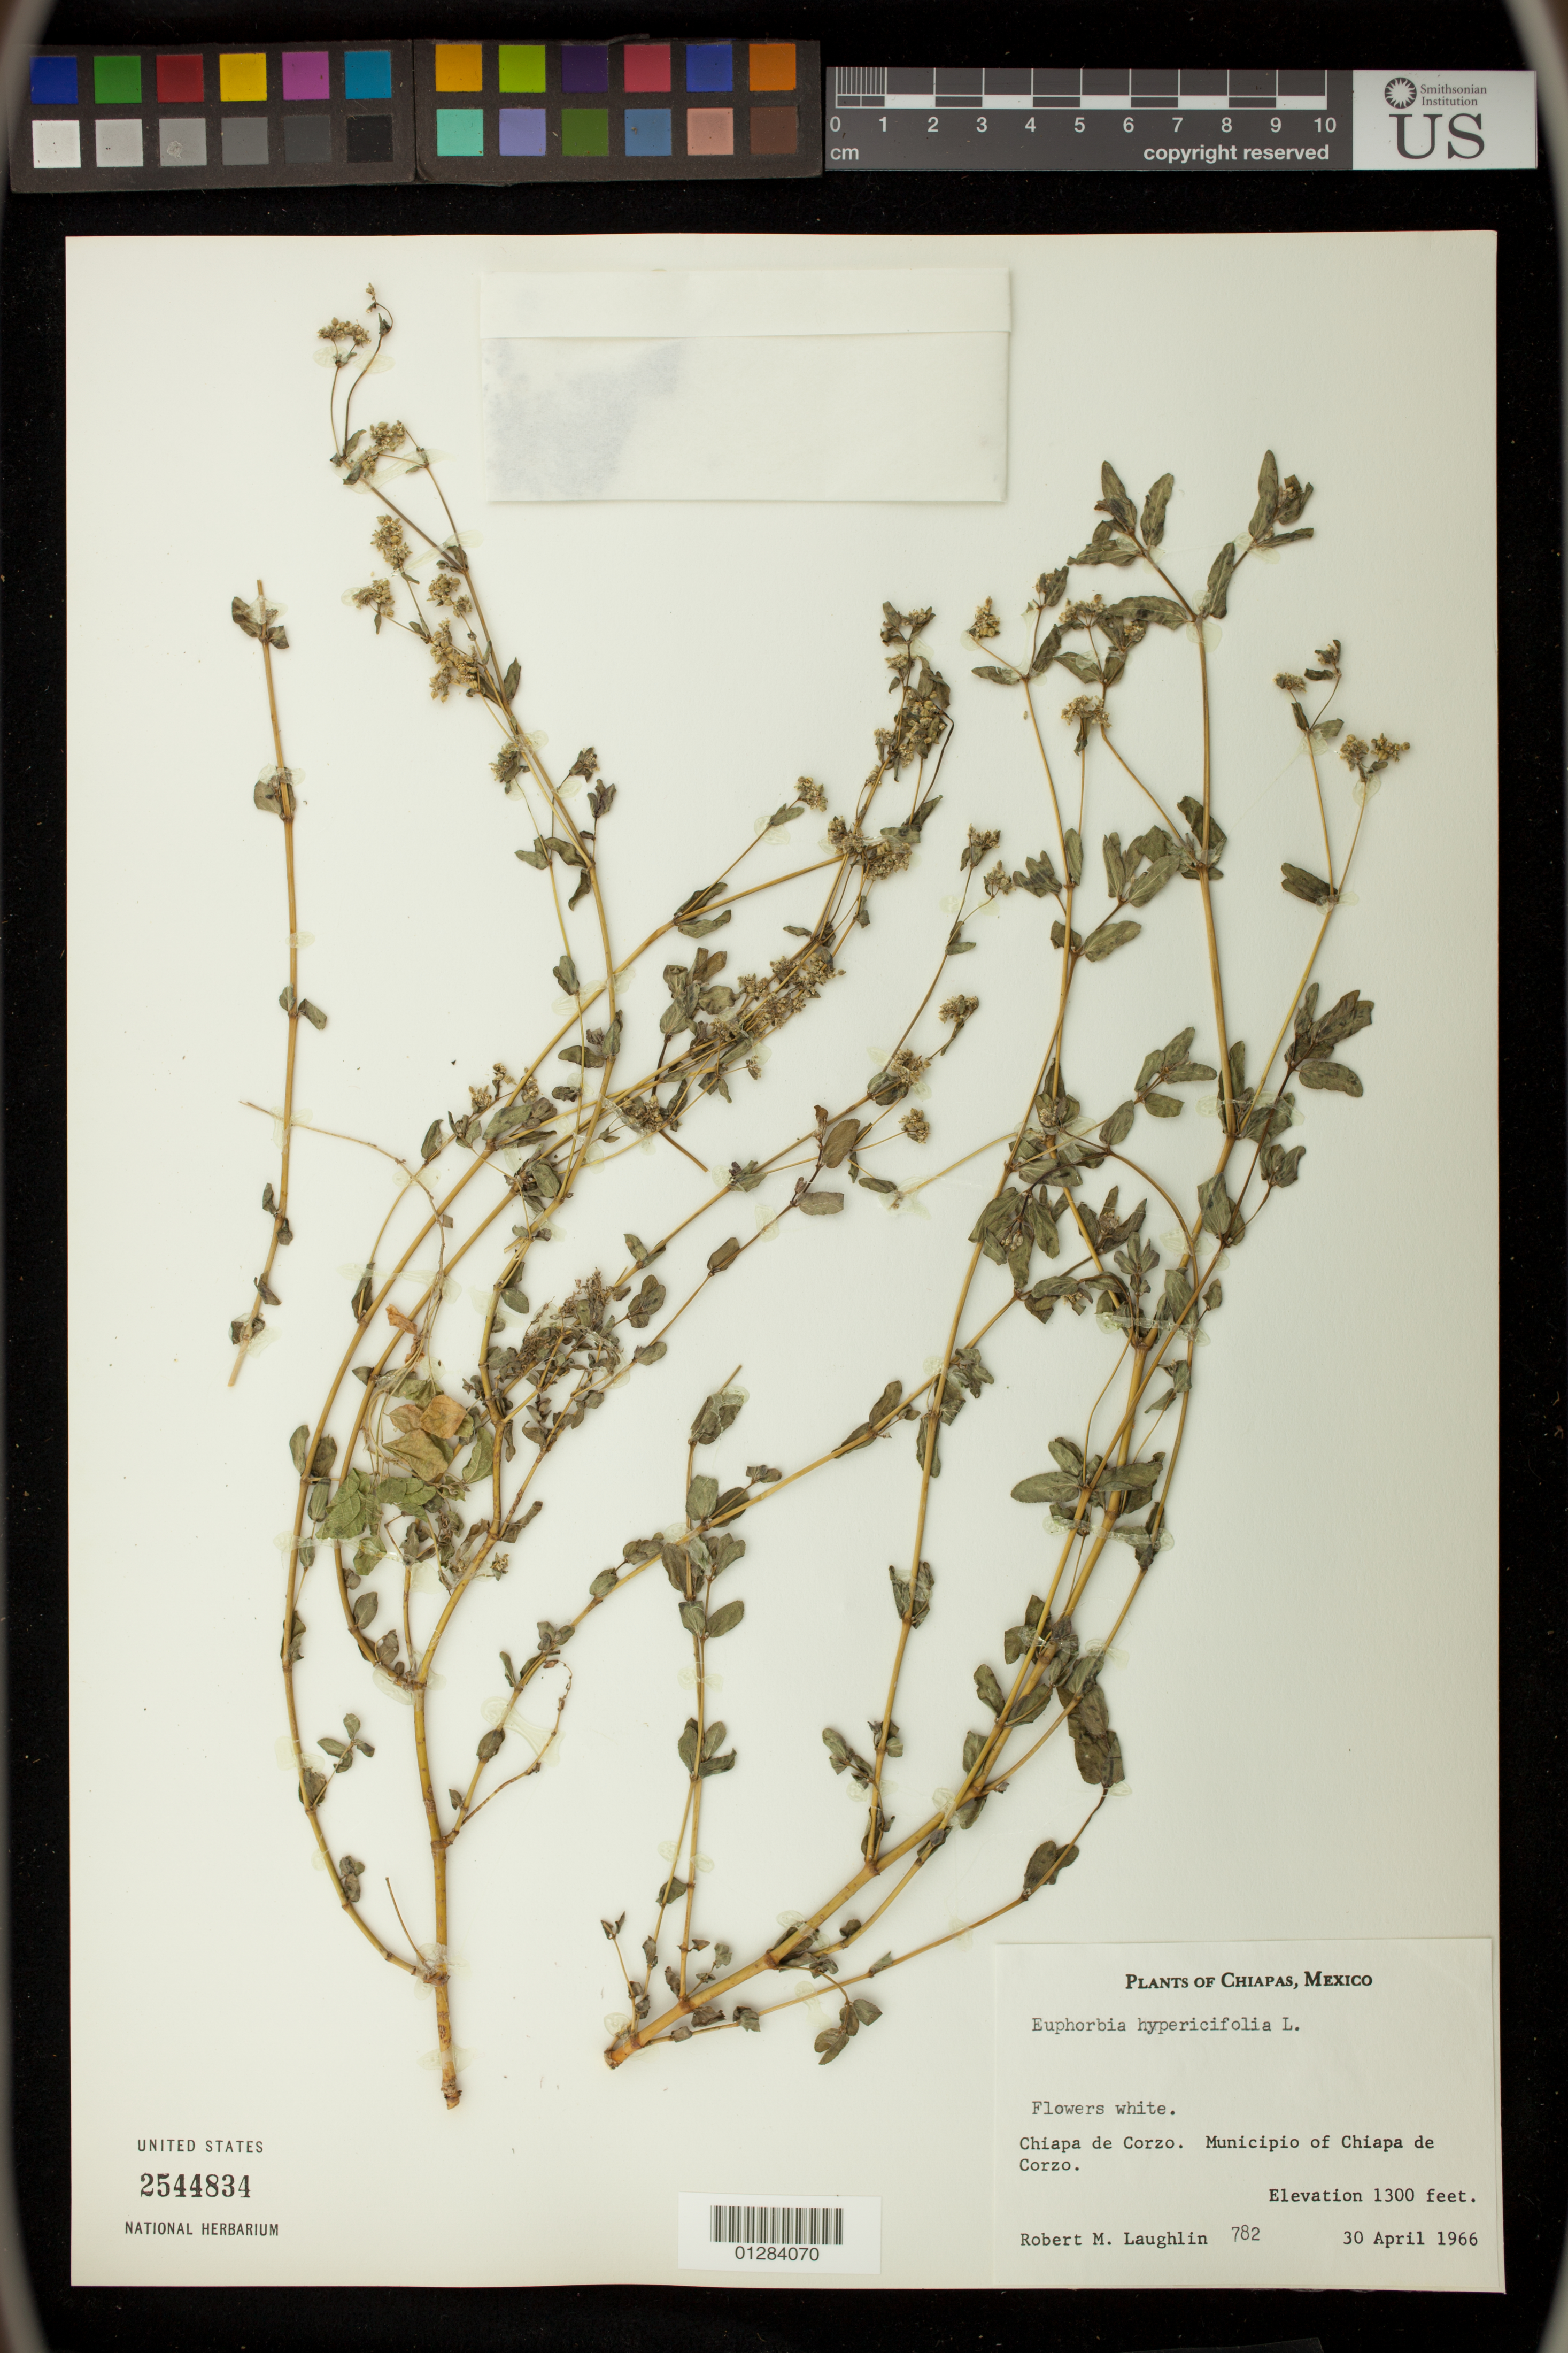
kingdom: Plantae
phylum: Tracheophyta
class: Magnoliopsida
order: Malpighiales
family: Euphorbiaceae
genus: Euphorbia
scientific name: Euphorbia hypericifolia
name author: L.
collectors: R. M. Laughlin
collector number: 782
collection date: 1966-04-30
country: Mexico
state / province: Chiapas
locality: Chiapa de Corzo. Municipio of Chiapa de Corzo.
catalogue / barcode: US 2544834